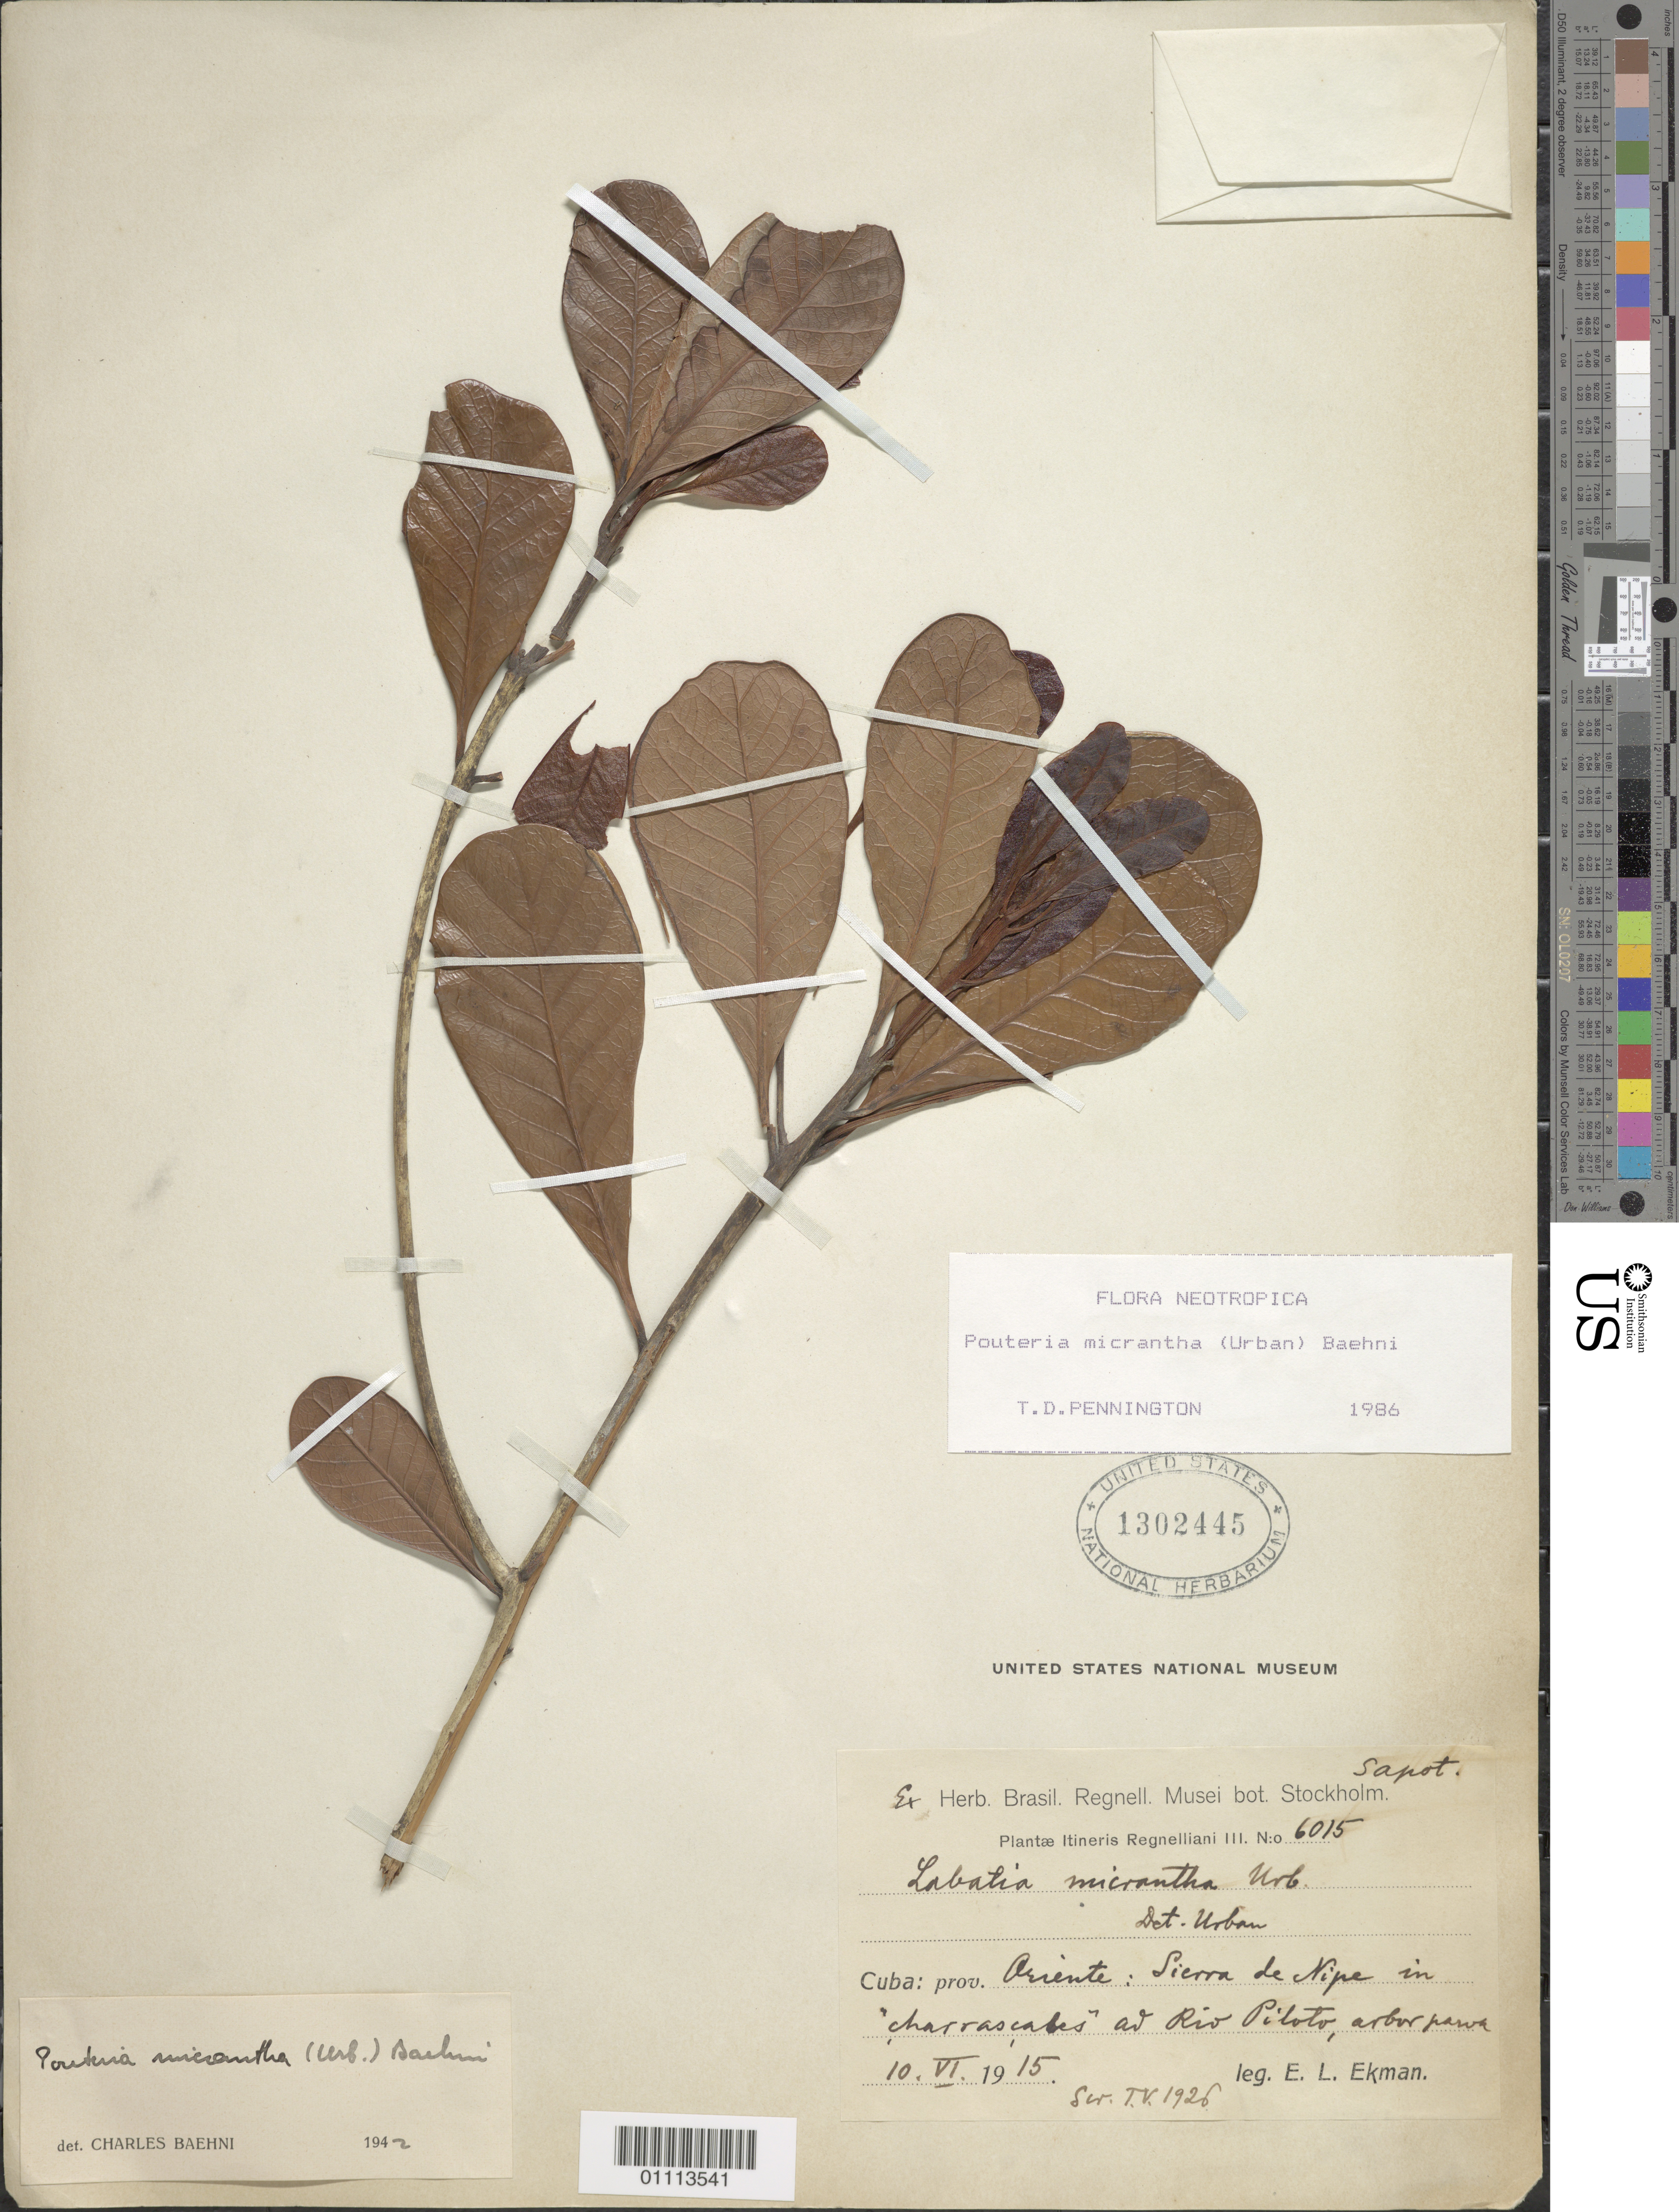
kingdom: Plantae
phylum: Tracheophyta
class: Magnoliopsida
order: Ericales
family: Sapotaceae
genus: Pouteria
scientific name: Pouteria micrantha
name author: (Urb.) Baehni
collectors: E. L. Ekman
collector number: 6015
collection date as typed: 10 Jun 1915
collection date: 1915-06-10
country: Cuba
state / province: Holguín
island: Cuba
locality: Sierra de Nipe in "charrascades" at Rio Piloto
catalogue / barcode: US 1302445